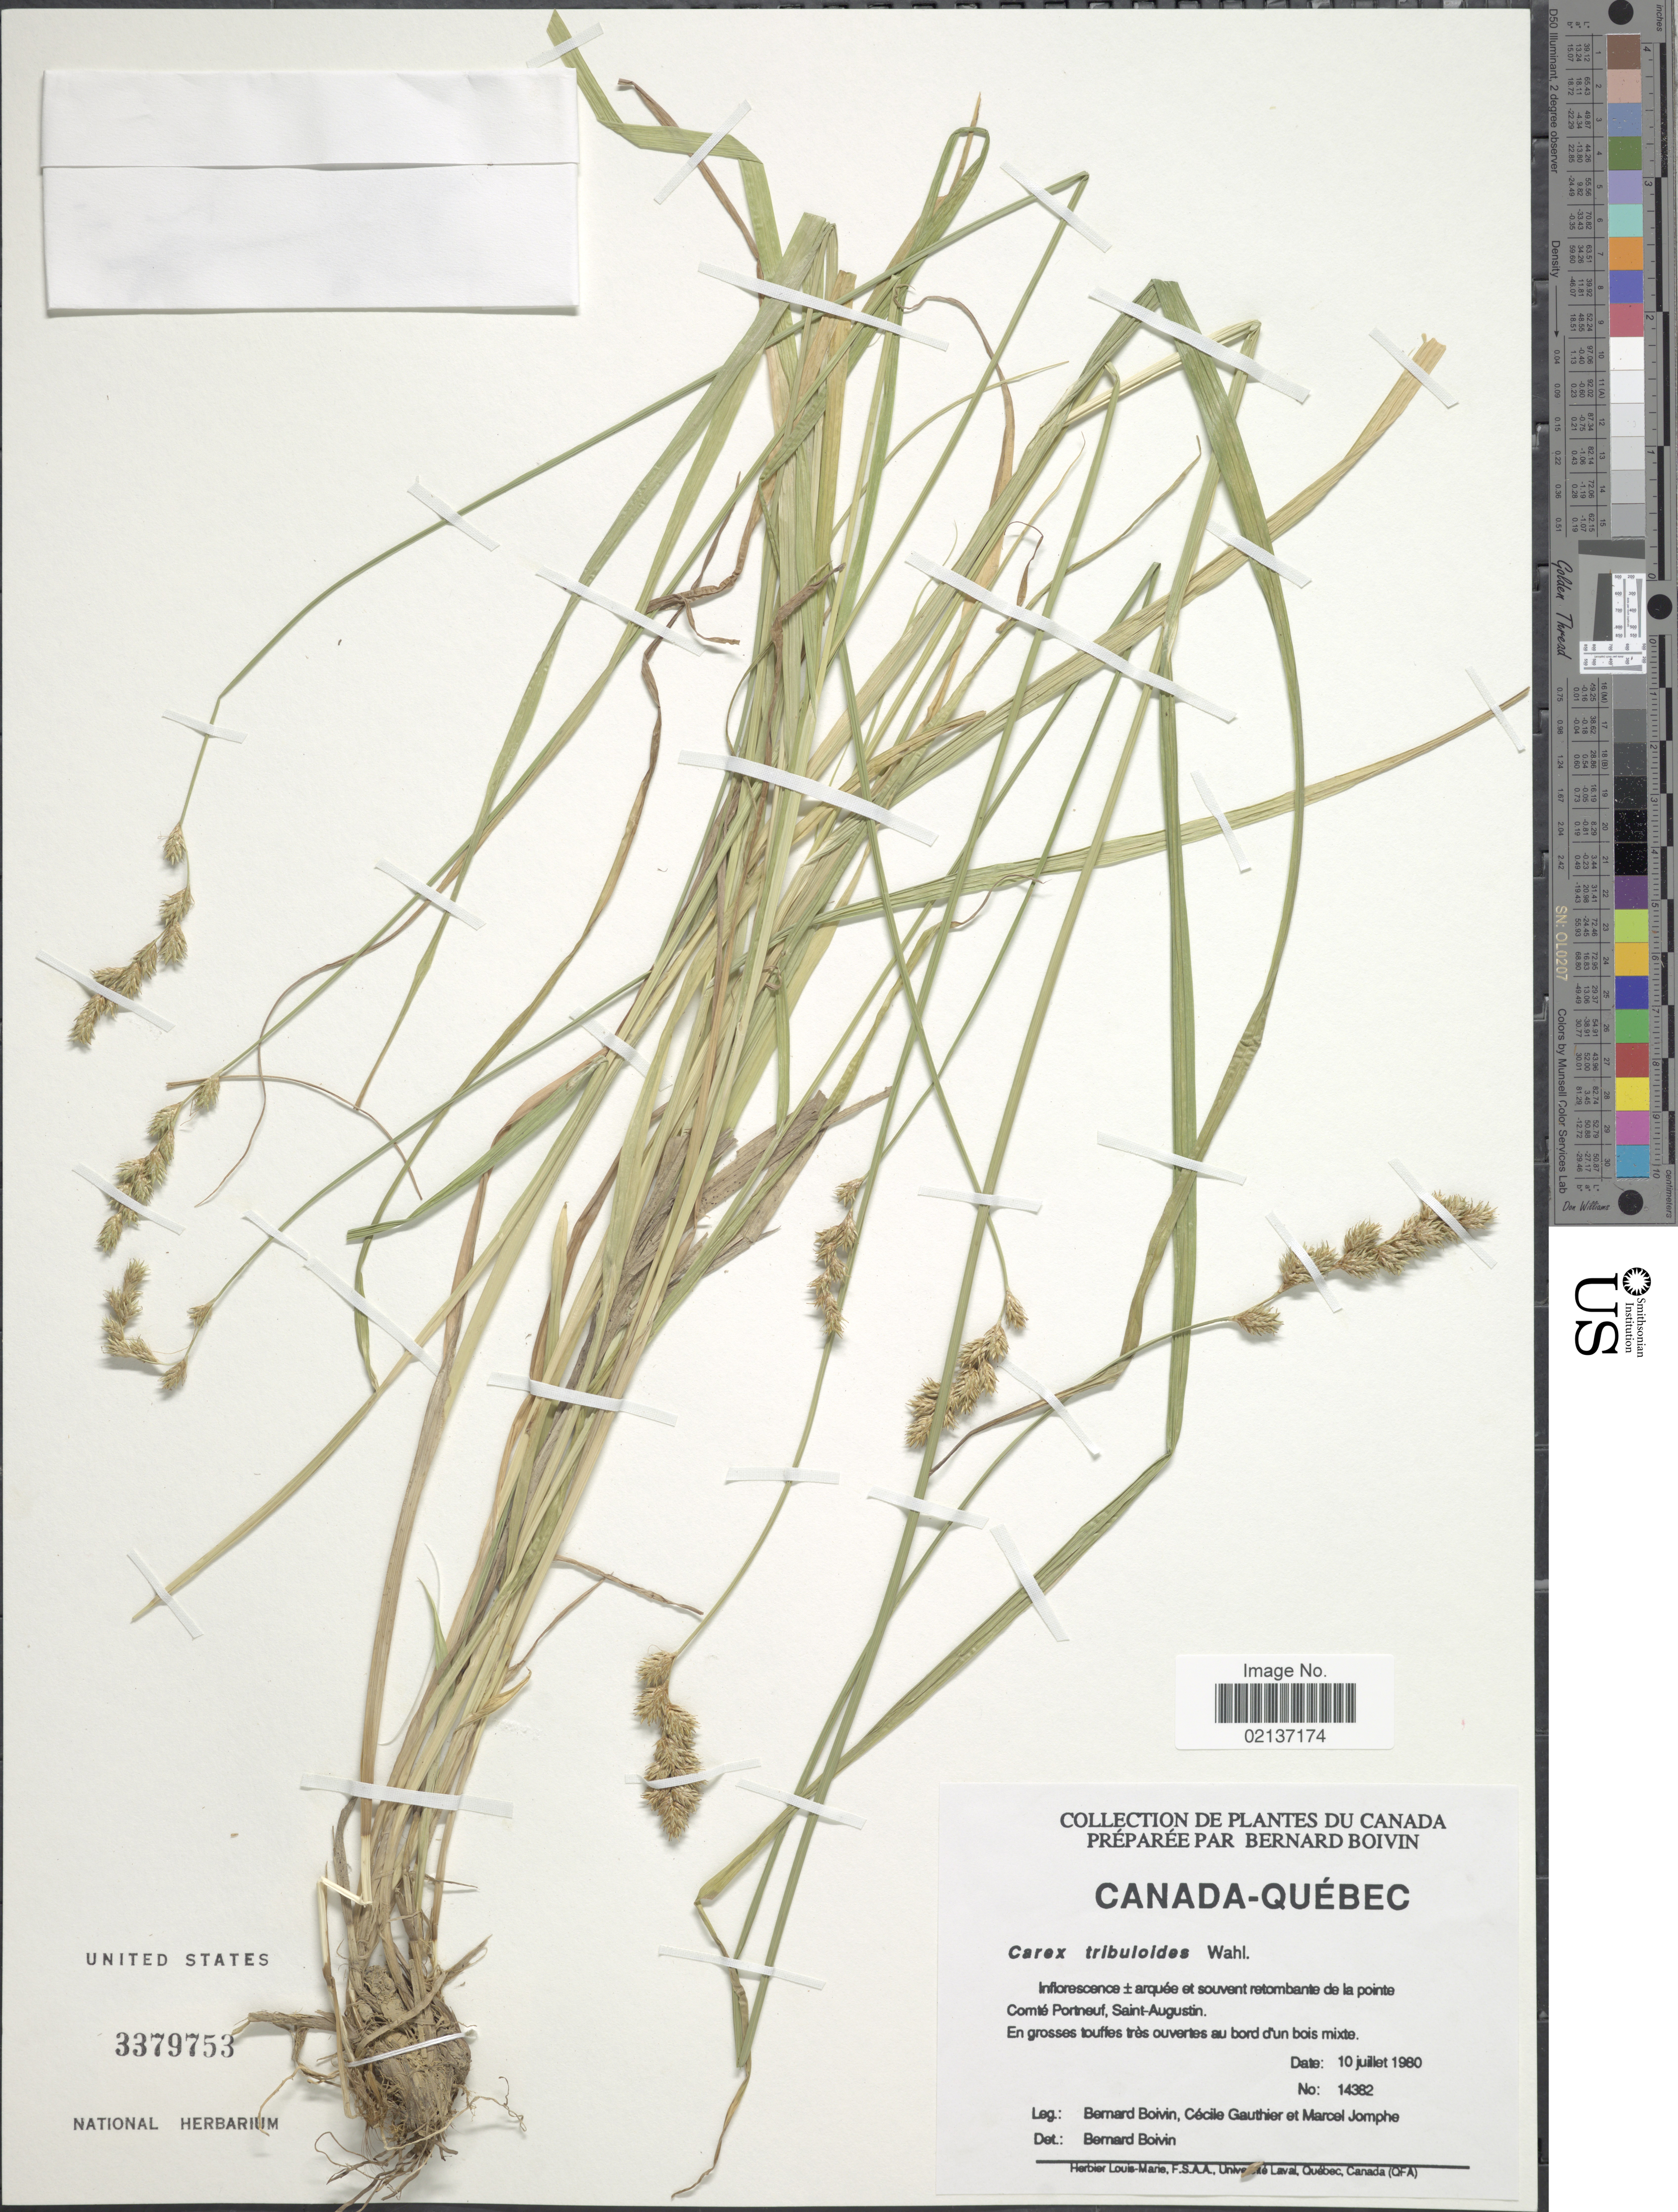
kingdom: Plantae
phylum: Tracheophyta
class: Liliopsida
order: Poales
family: Cyperaceae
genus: Carex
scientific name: Carex tribuloides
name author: Wahlenb.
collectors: J. R. B. Boivin, C. Gauthier & M. Jomphe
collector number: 14382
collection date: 1980-07-10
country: Canada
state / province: Quebec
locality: Comte Portneuf, Saint-Augustin, en grosses touffes tres ouvertes au bord d'un bois mixte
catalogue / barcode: US 3379753